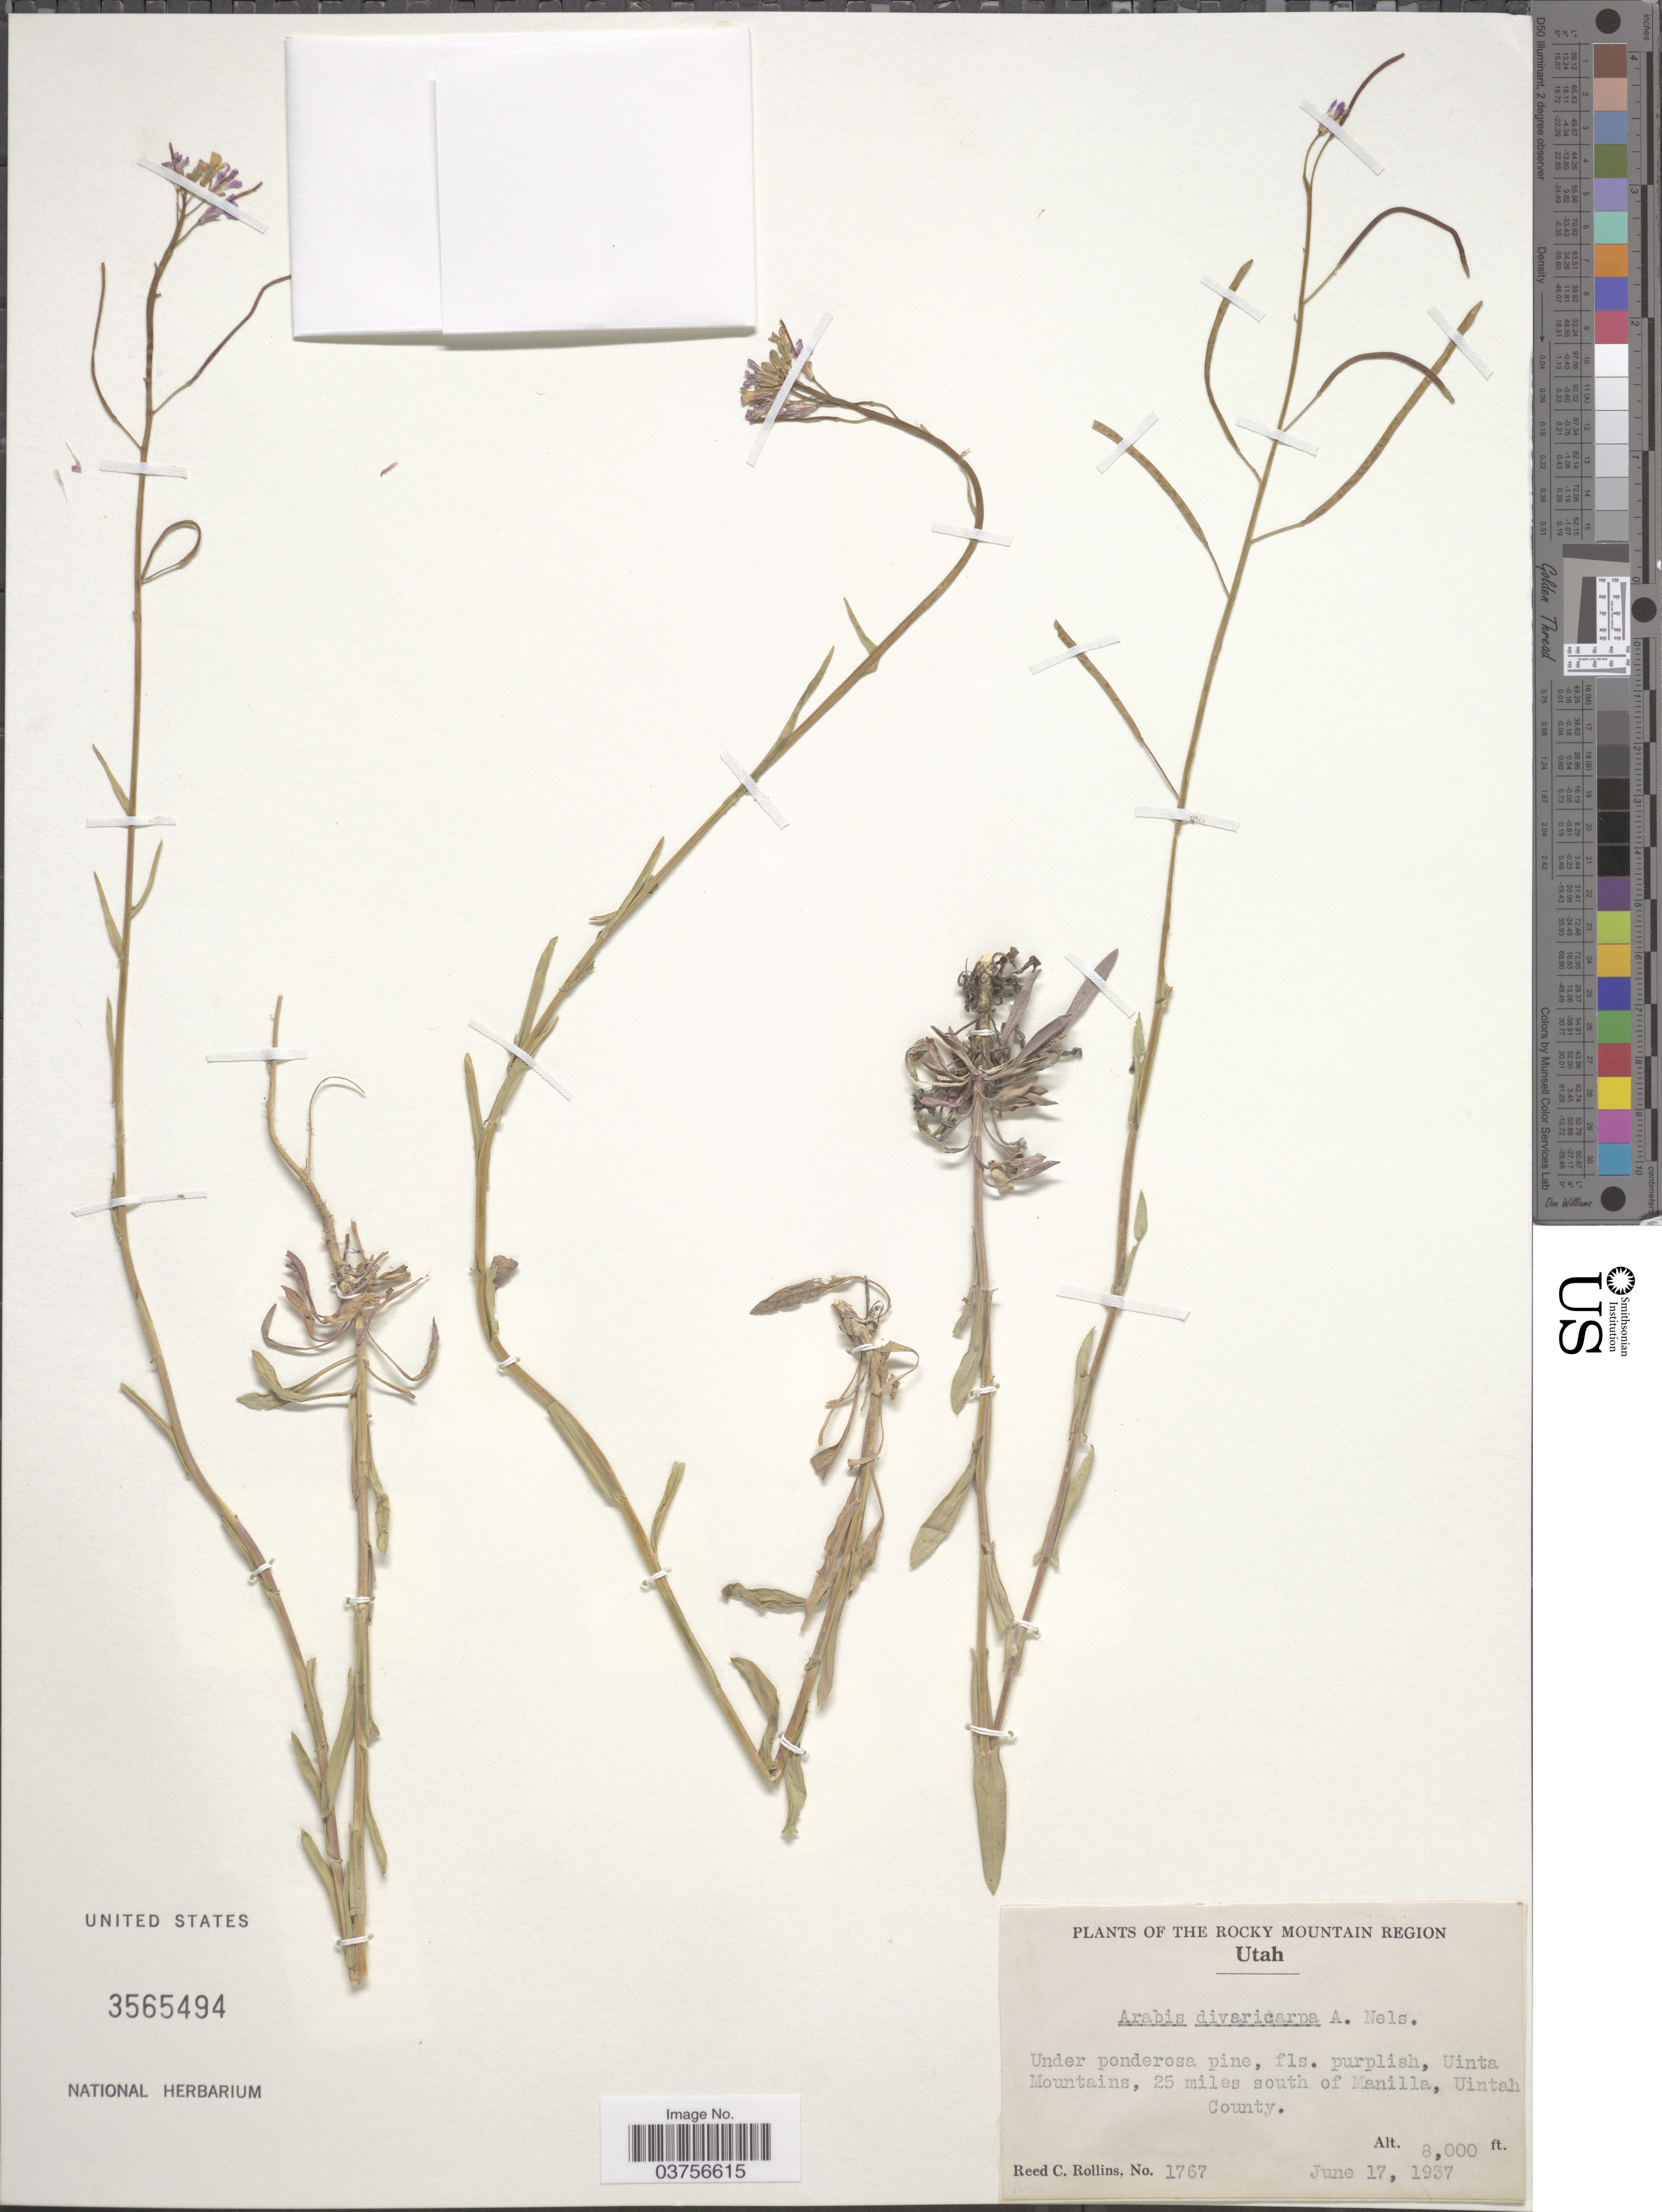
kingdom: Plantae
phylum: Tracheophyta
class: Magnoliopsida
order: Brassicales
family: Brassicaceae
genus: Arabis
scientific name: Arabis divaricarpa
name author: A. Nelson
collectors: R. C. Rollins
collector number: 1767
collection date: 1937-06-17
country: United States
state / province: Utah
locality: The Rocky Mountain Region. Uinta Mountains, 25 miles south of Manilla, Uintah County.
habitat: under ponderous pine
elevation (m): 2438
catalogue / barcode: US 3565494